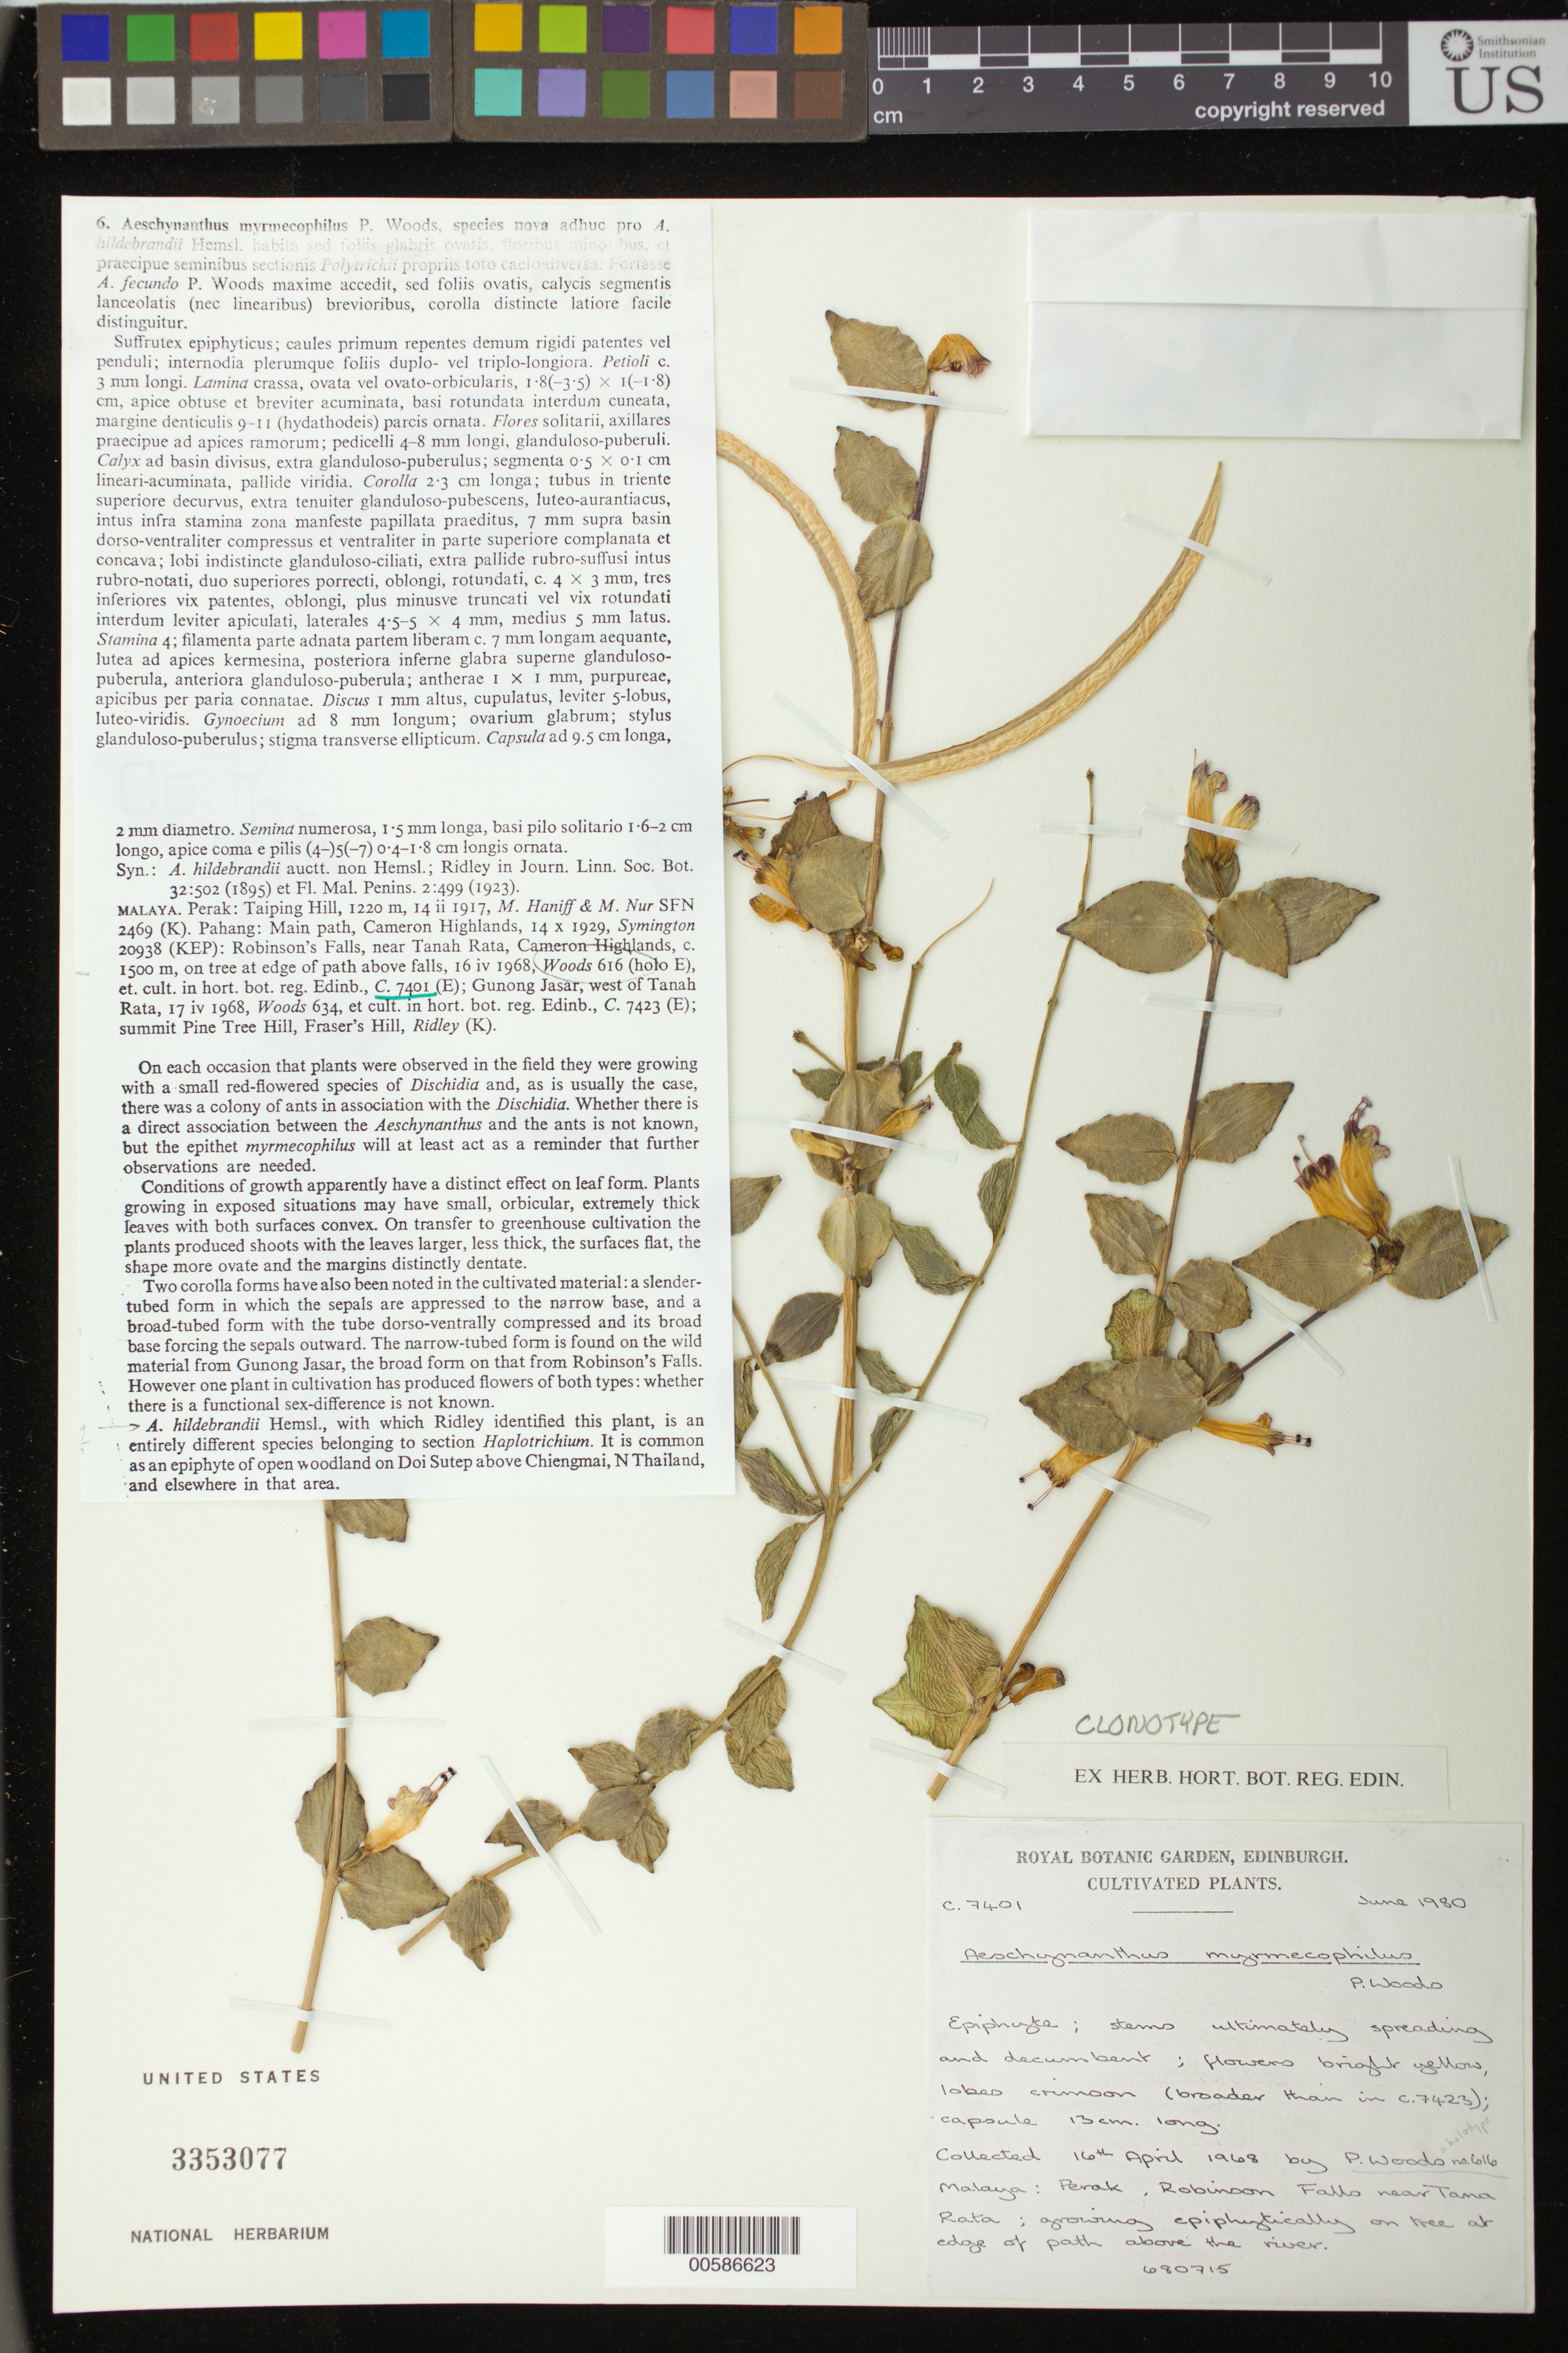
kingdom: Plantae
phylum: Tracheophyta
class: Magnoliopsida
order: Lamiales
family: Gesneriaceae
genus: Aeschynanthus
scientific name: Aeschynanthus myrmecophilus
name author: P. Woods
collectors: RBG Edinburgh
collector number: C. 7401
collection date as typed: Jun 1980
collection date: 1980-06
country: United Kingdom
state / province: Scotland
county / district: Edinburgh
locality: U.K., Scotland, Edinburgh, cultivated at the RBG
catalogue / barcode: US 3353077